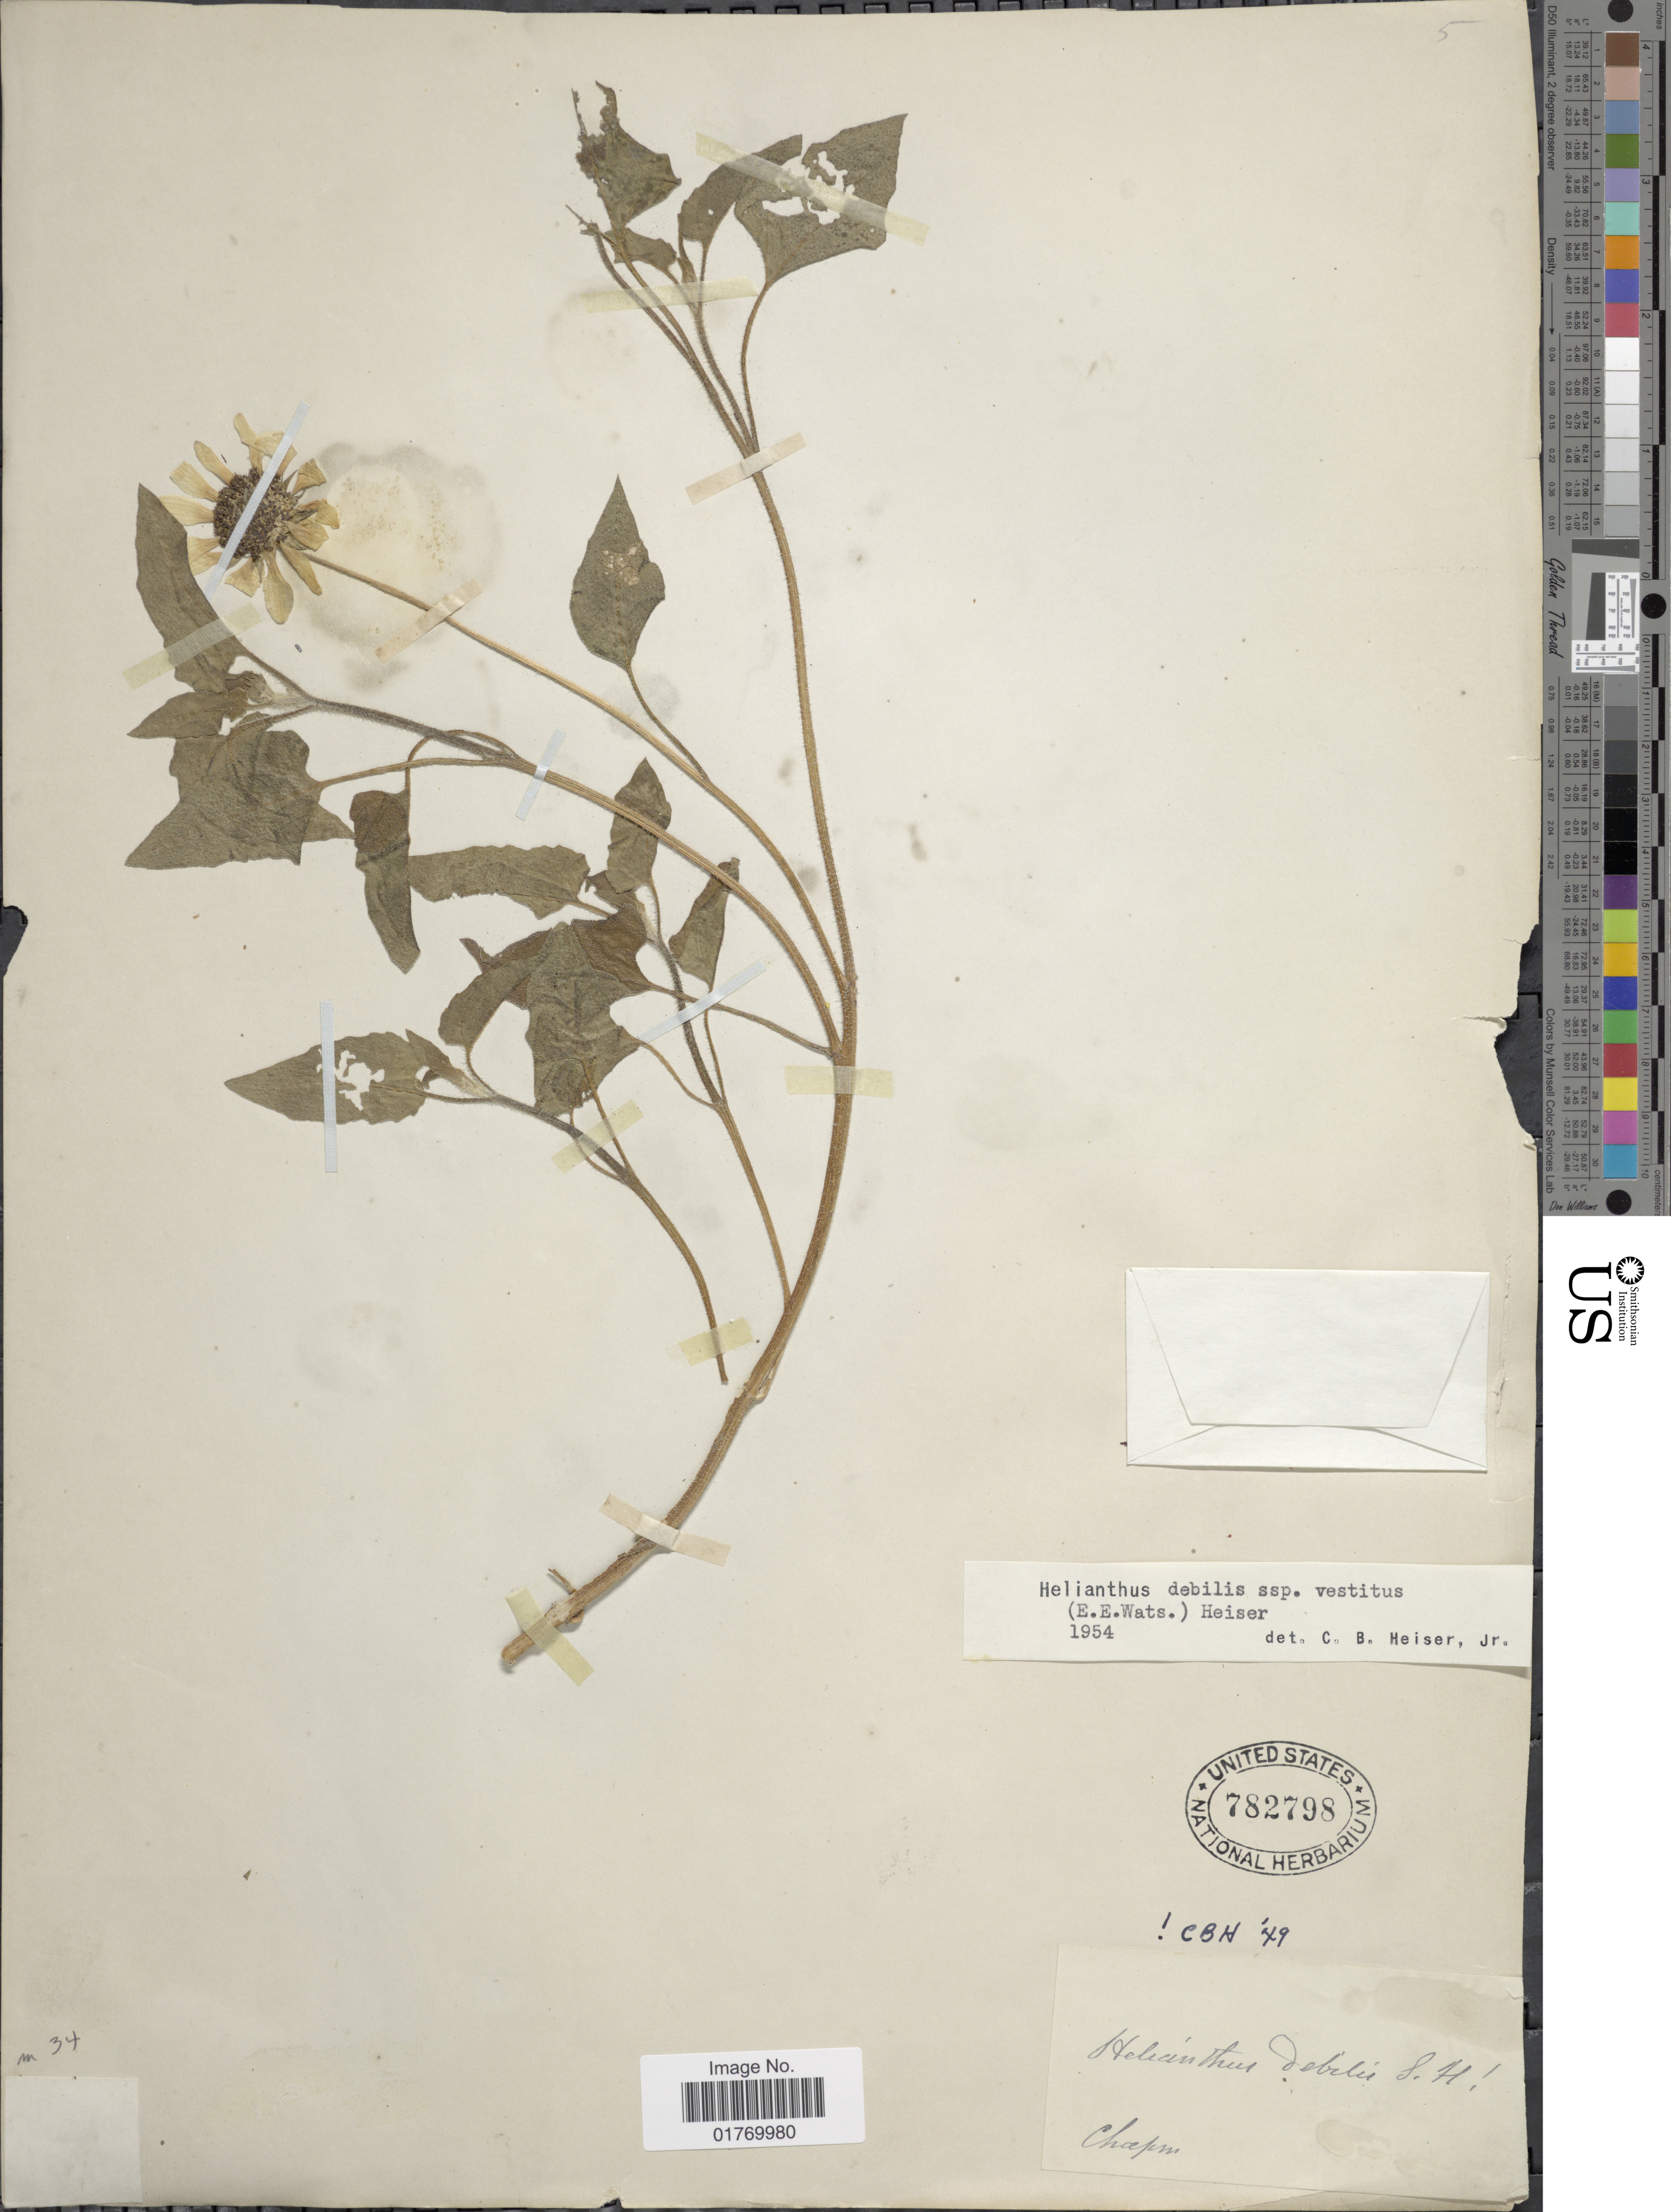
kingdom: Plantae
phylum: Tracheophyta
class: Magnoliopsida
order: Asterales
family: Asteraceae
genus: Helianthus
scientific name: Helianthus debilis subsp. vestitus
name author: Heiser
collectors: A. Chapman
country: United States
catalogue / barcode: US 782798